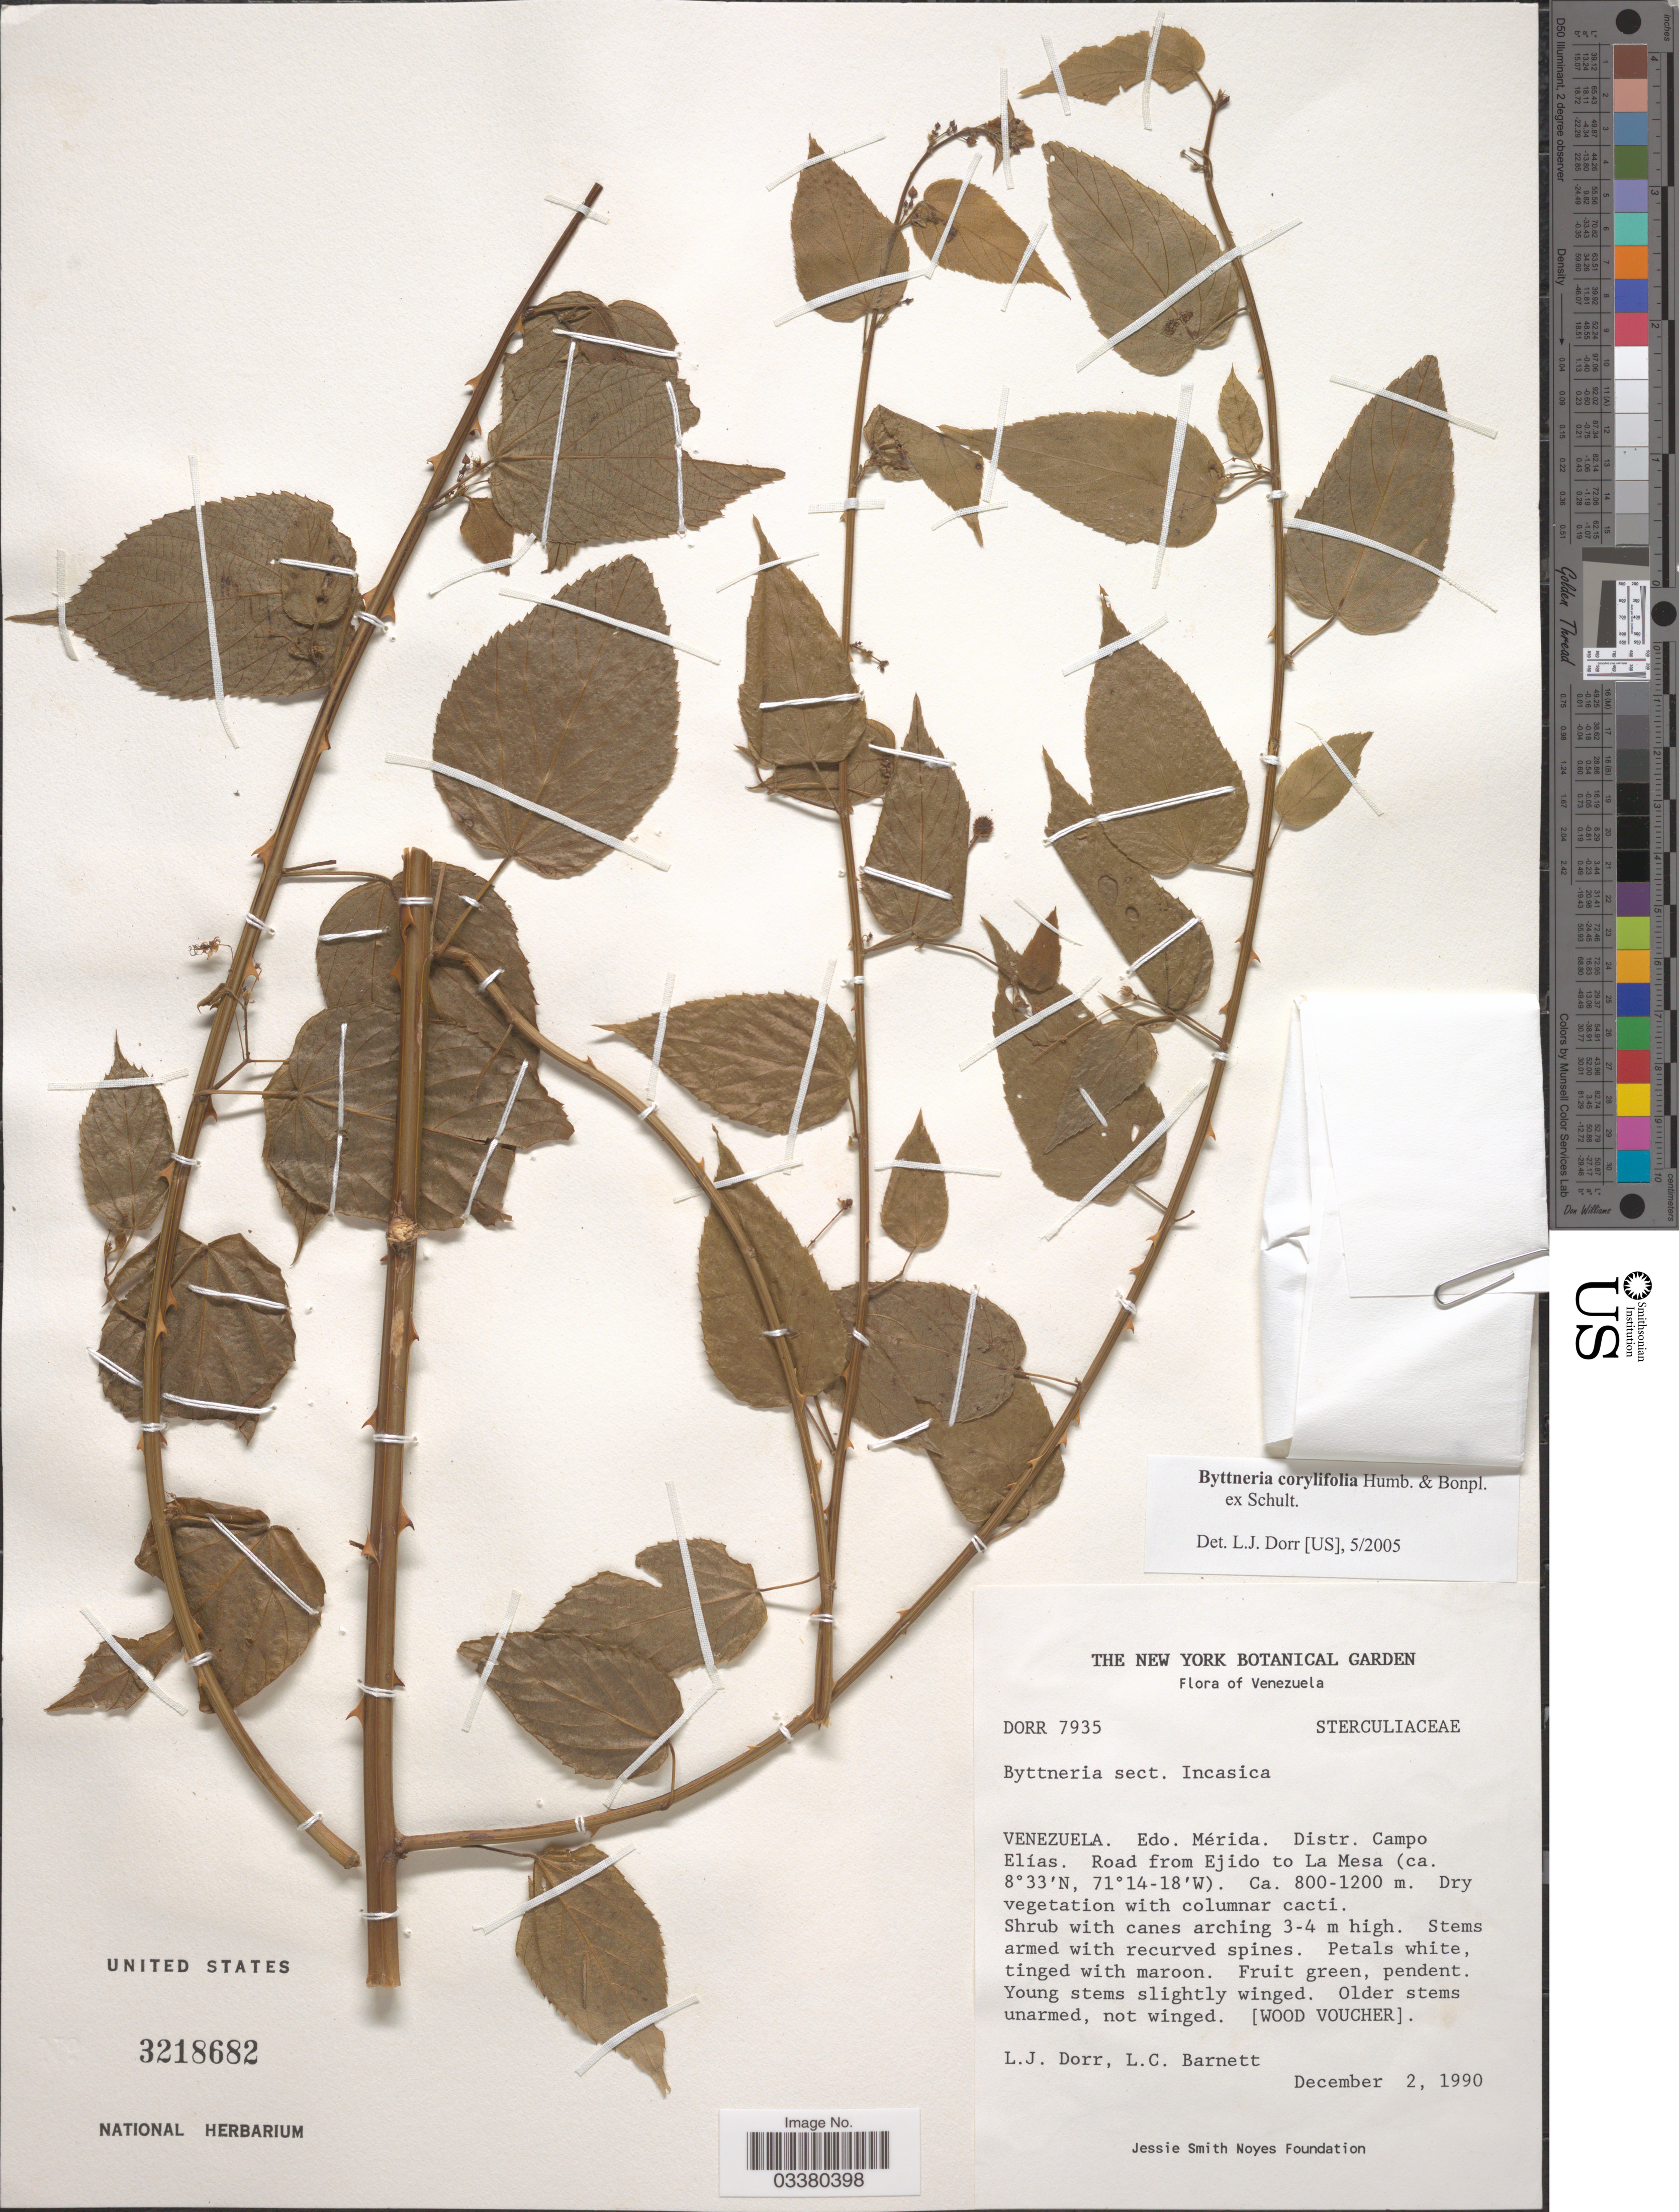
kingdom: Plantae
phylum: Tracheophyta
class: Magnoliopsida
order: Malvales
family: Malvaceae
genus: Byttneria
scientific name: Byttneria corylifolia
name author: Humb. & Bonpl. ex Schult.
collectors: L. J. Dorr & L. C. Barnett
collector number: DORR 7935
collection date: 1990-12-02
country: Venezuela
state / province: Mérida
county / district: Campo Elías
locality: Road from Ejido to La Mesa.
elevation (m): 800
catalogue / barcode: US 3218682